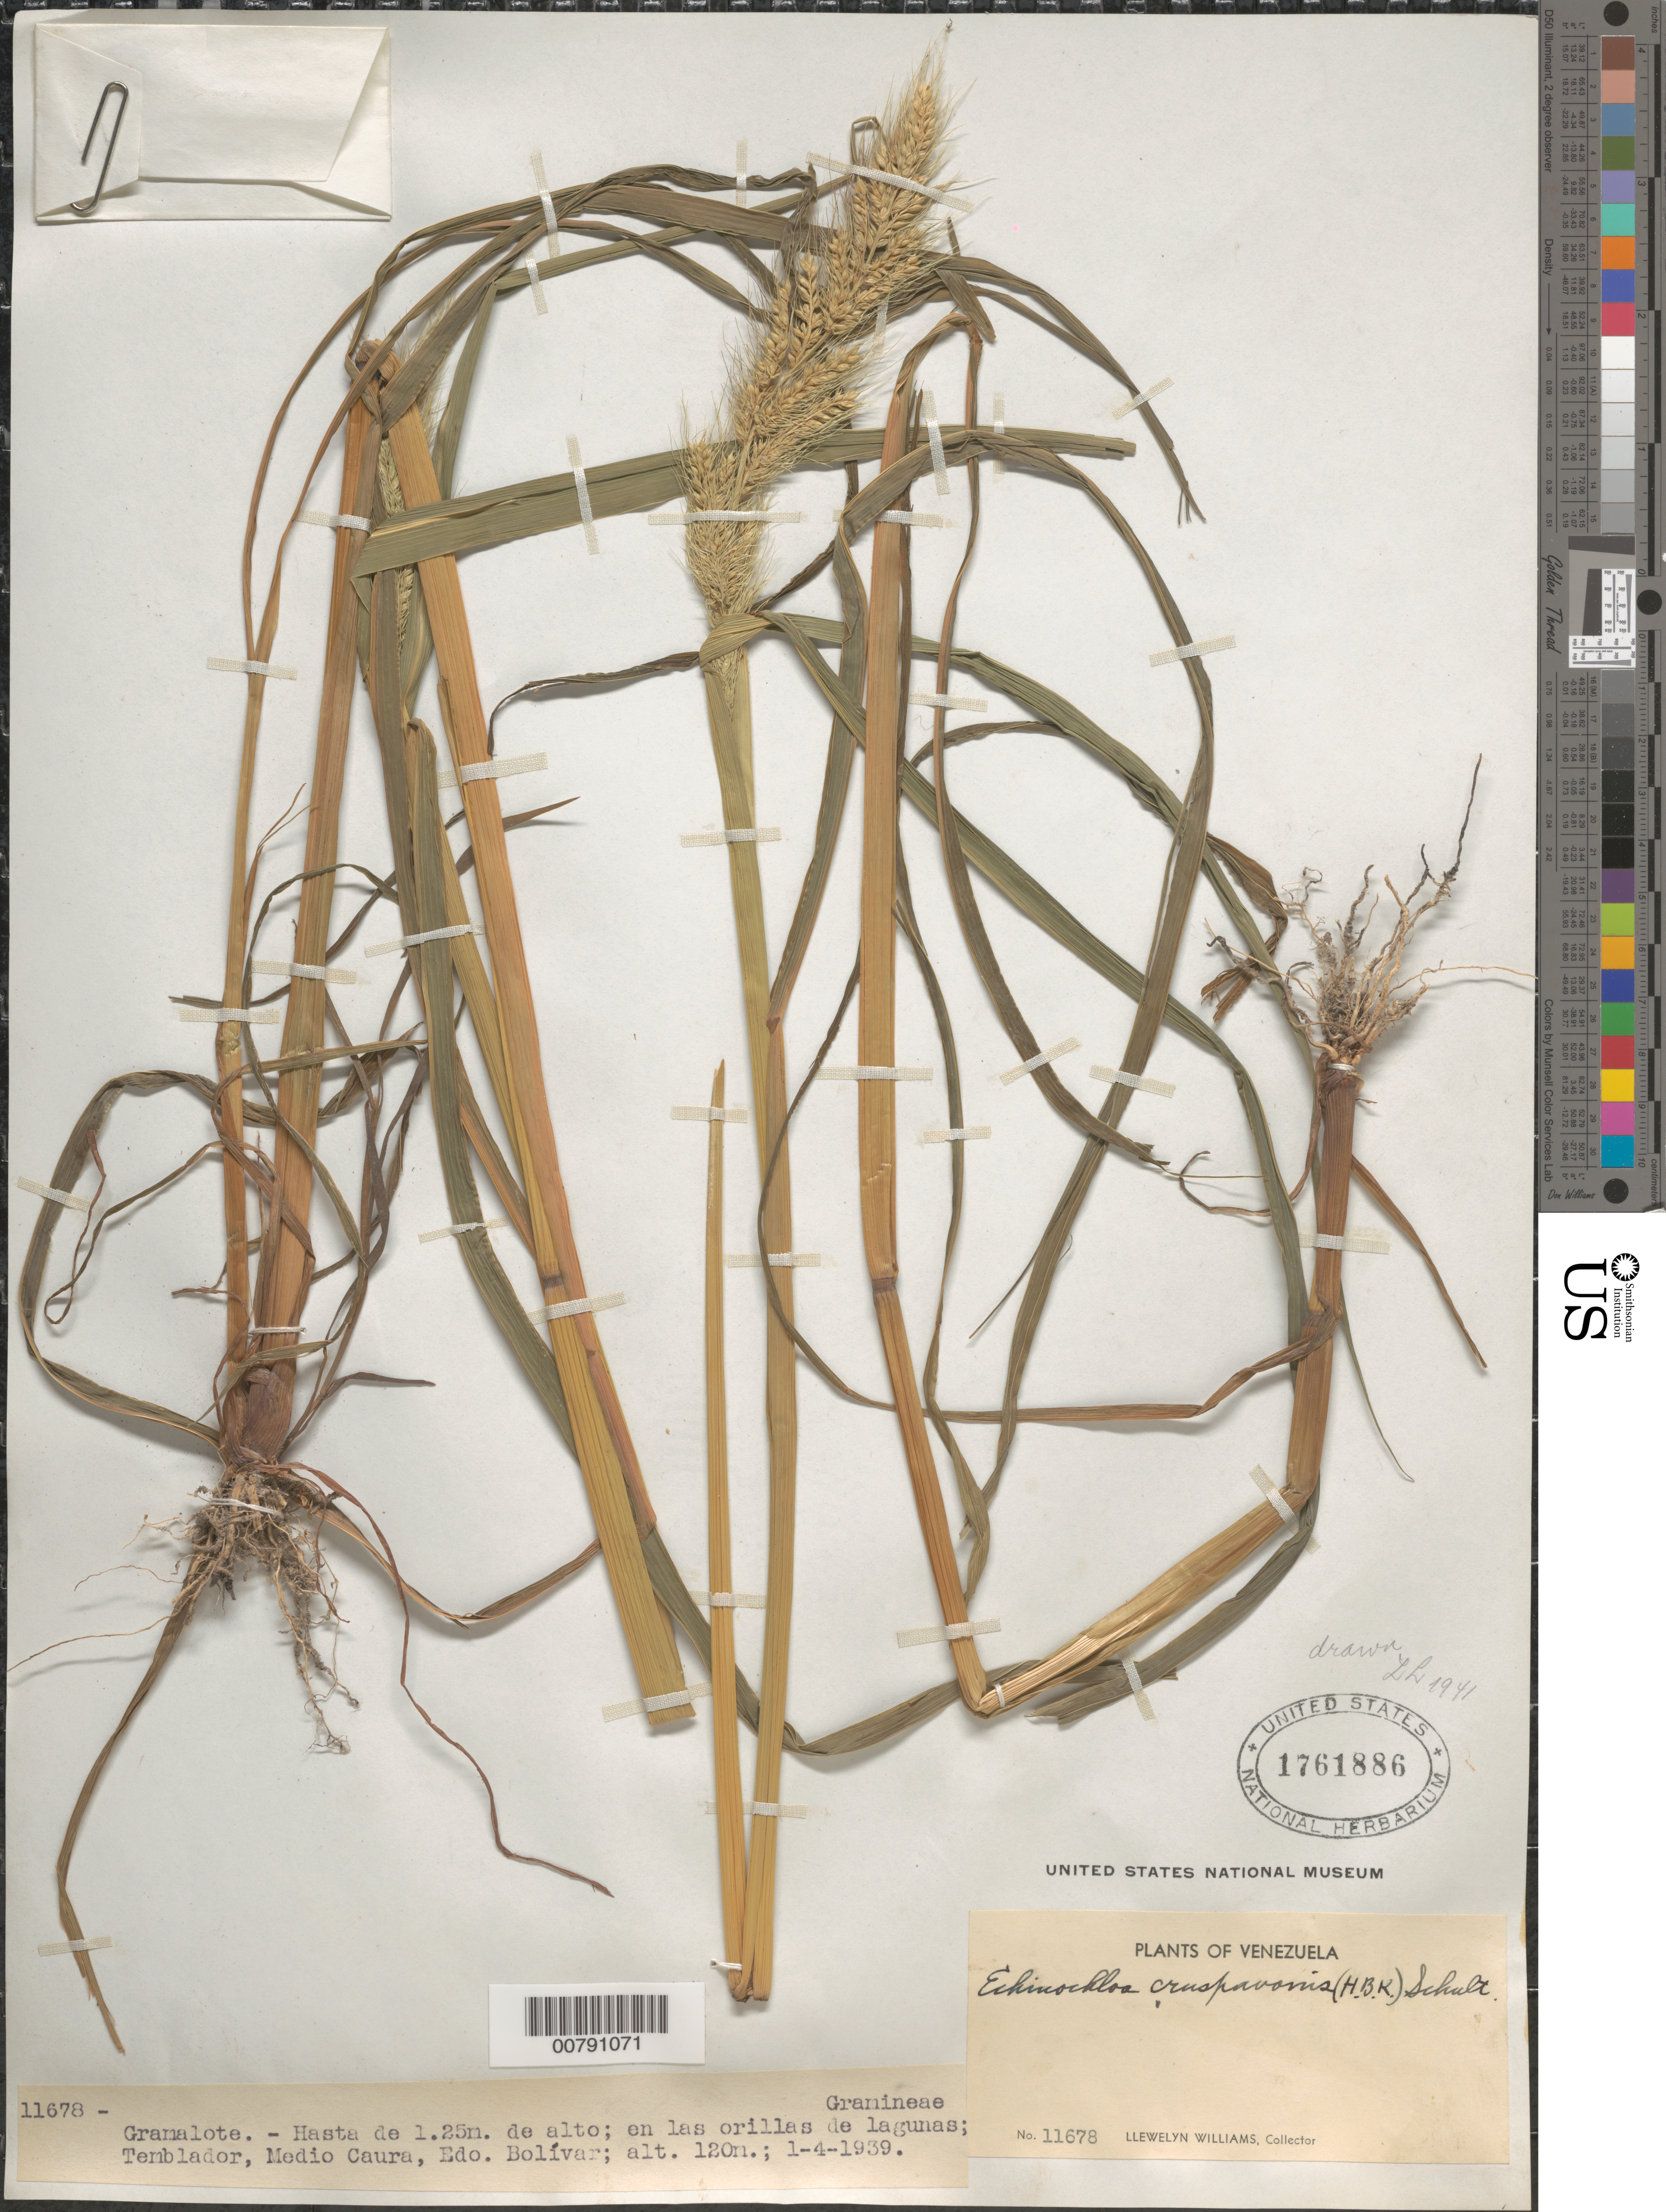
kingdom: Plantae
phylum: Tracheophyta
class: Liliopsida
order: Poales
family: Poaceae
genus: Echinochloa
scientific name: Echinochloa crus-pavonis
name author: (Kunth) Schult.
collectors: Ll. Williams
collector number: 11678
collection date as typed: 1-Apr-39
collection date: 1939-04-01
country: Venezuela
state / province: Bolívar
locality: Temblador, Medio Caura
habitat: Orillas de lagunas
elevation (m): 120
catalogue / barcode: US 1761886